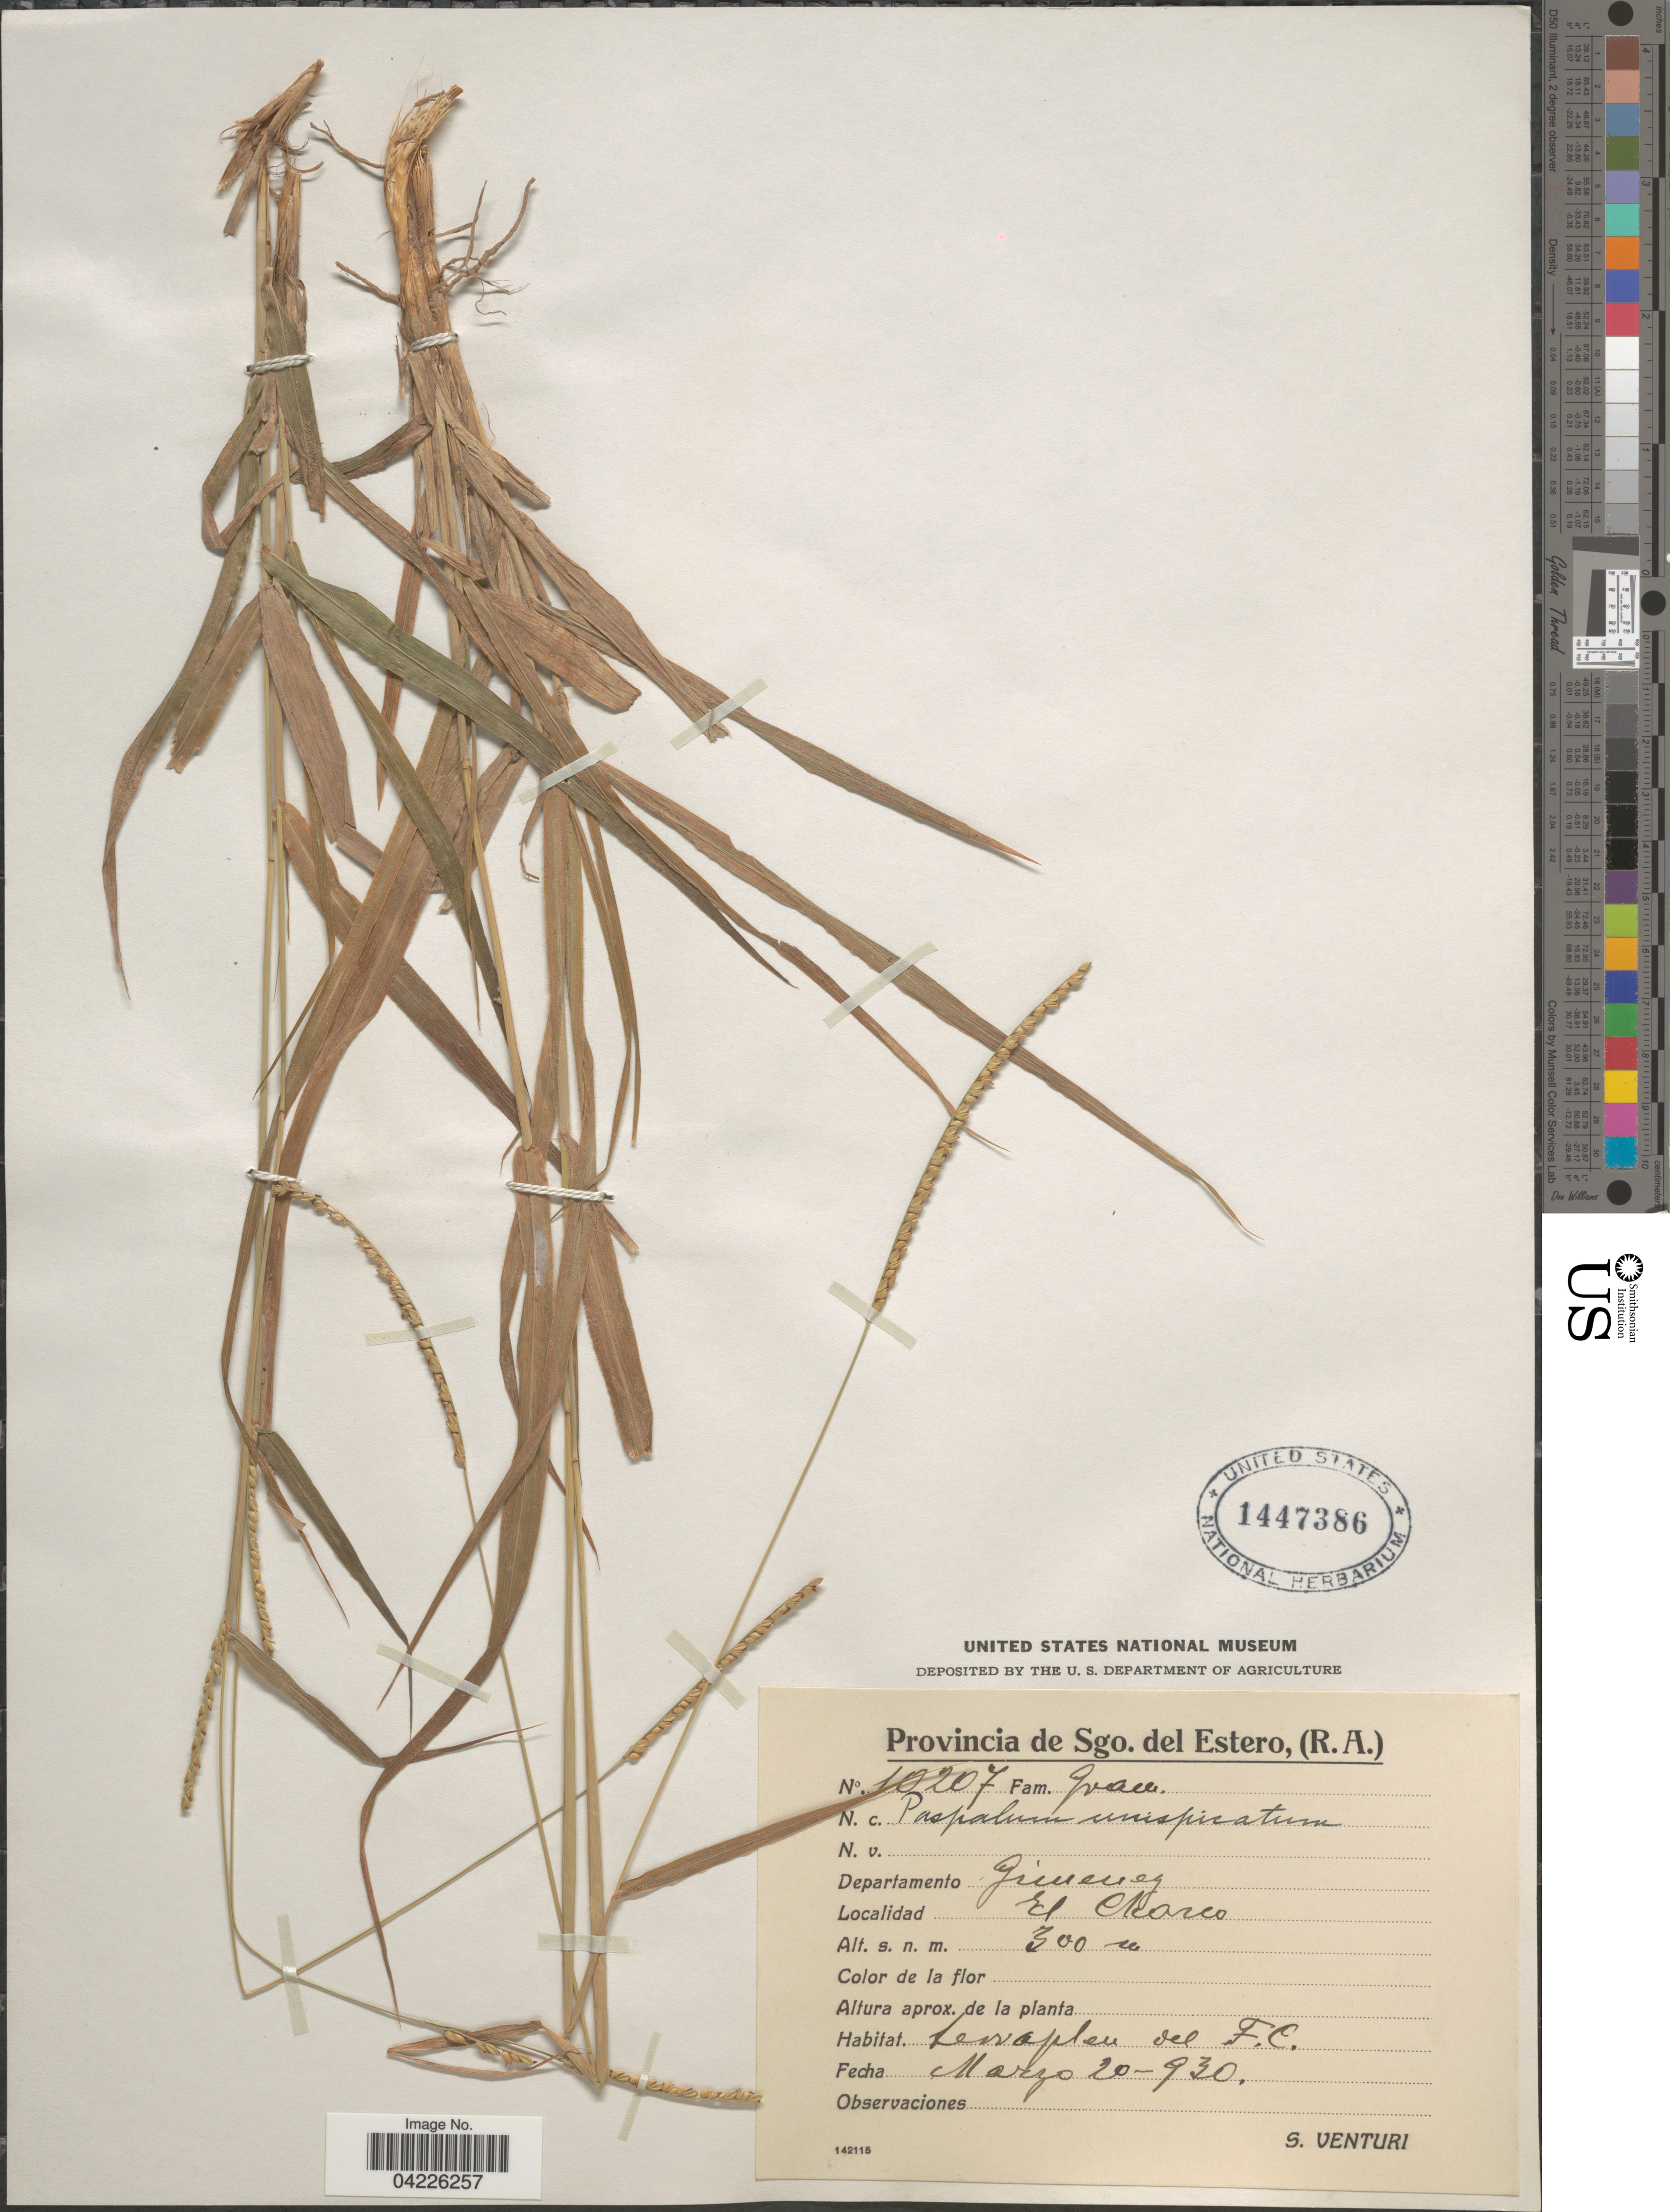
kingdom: Plantae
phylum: Tracheophyta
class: Liliopsida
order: Poales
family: Poaceae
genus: Paspalum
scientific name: Paspalum unispicatum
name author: (Scribn. & Merr.) Nash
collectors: S. Venturi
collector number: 10207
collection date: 1930-03-20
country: Argentina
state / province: Santiago del Estero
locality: Departamento Jimenez. El Charco.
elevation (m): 300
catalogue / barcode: US 1447386